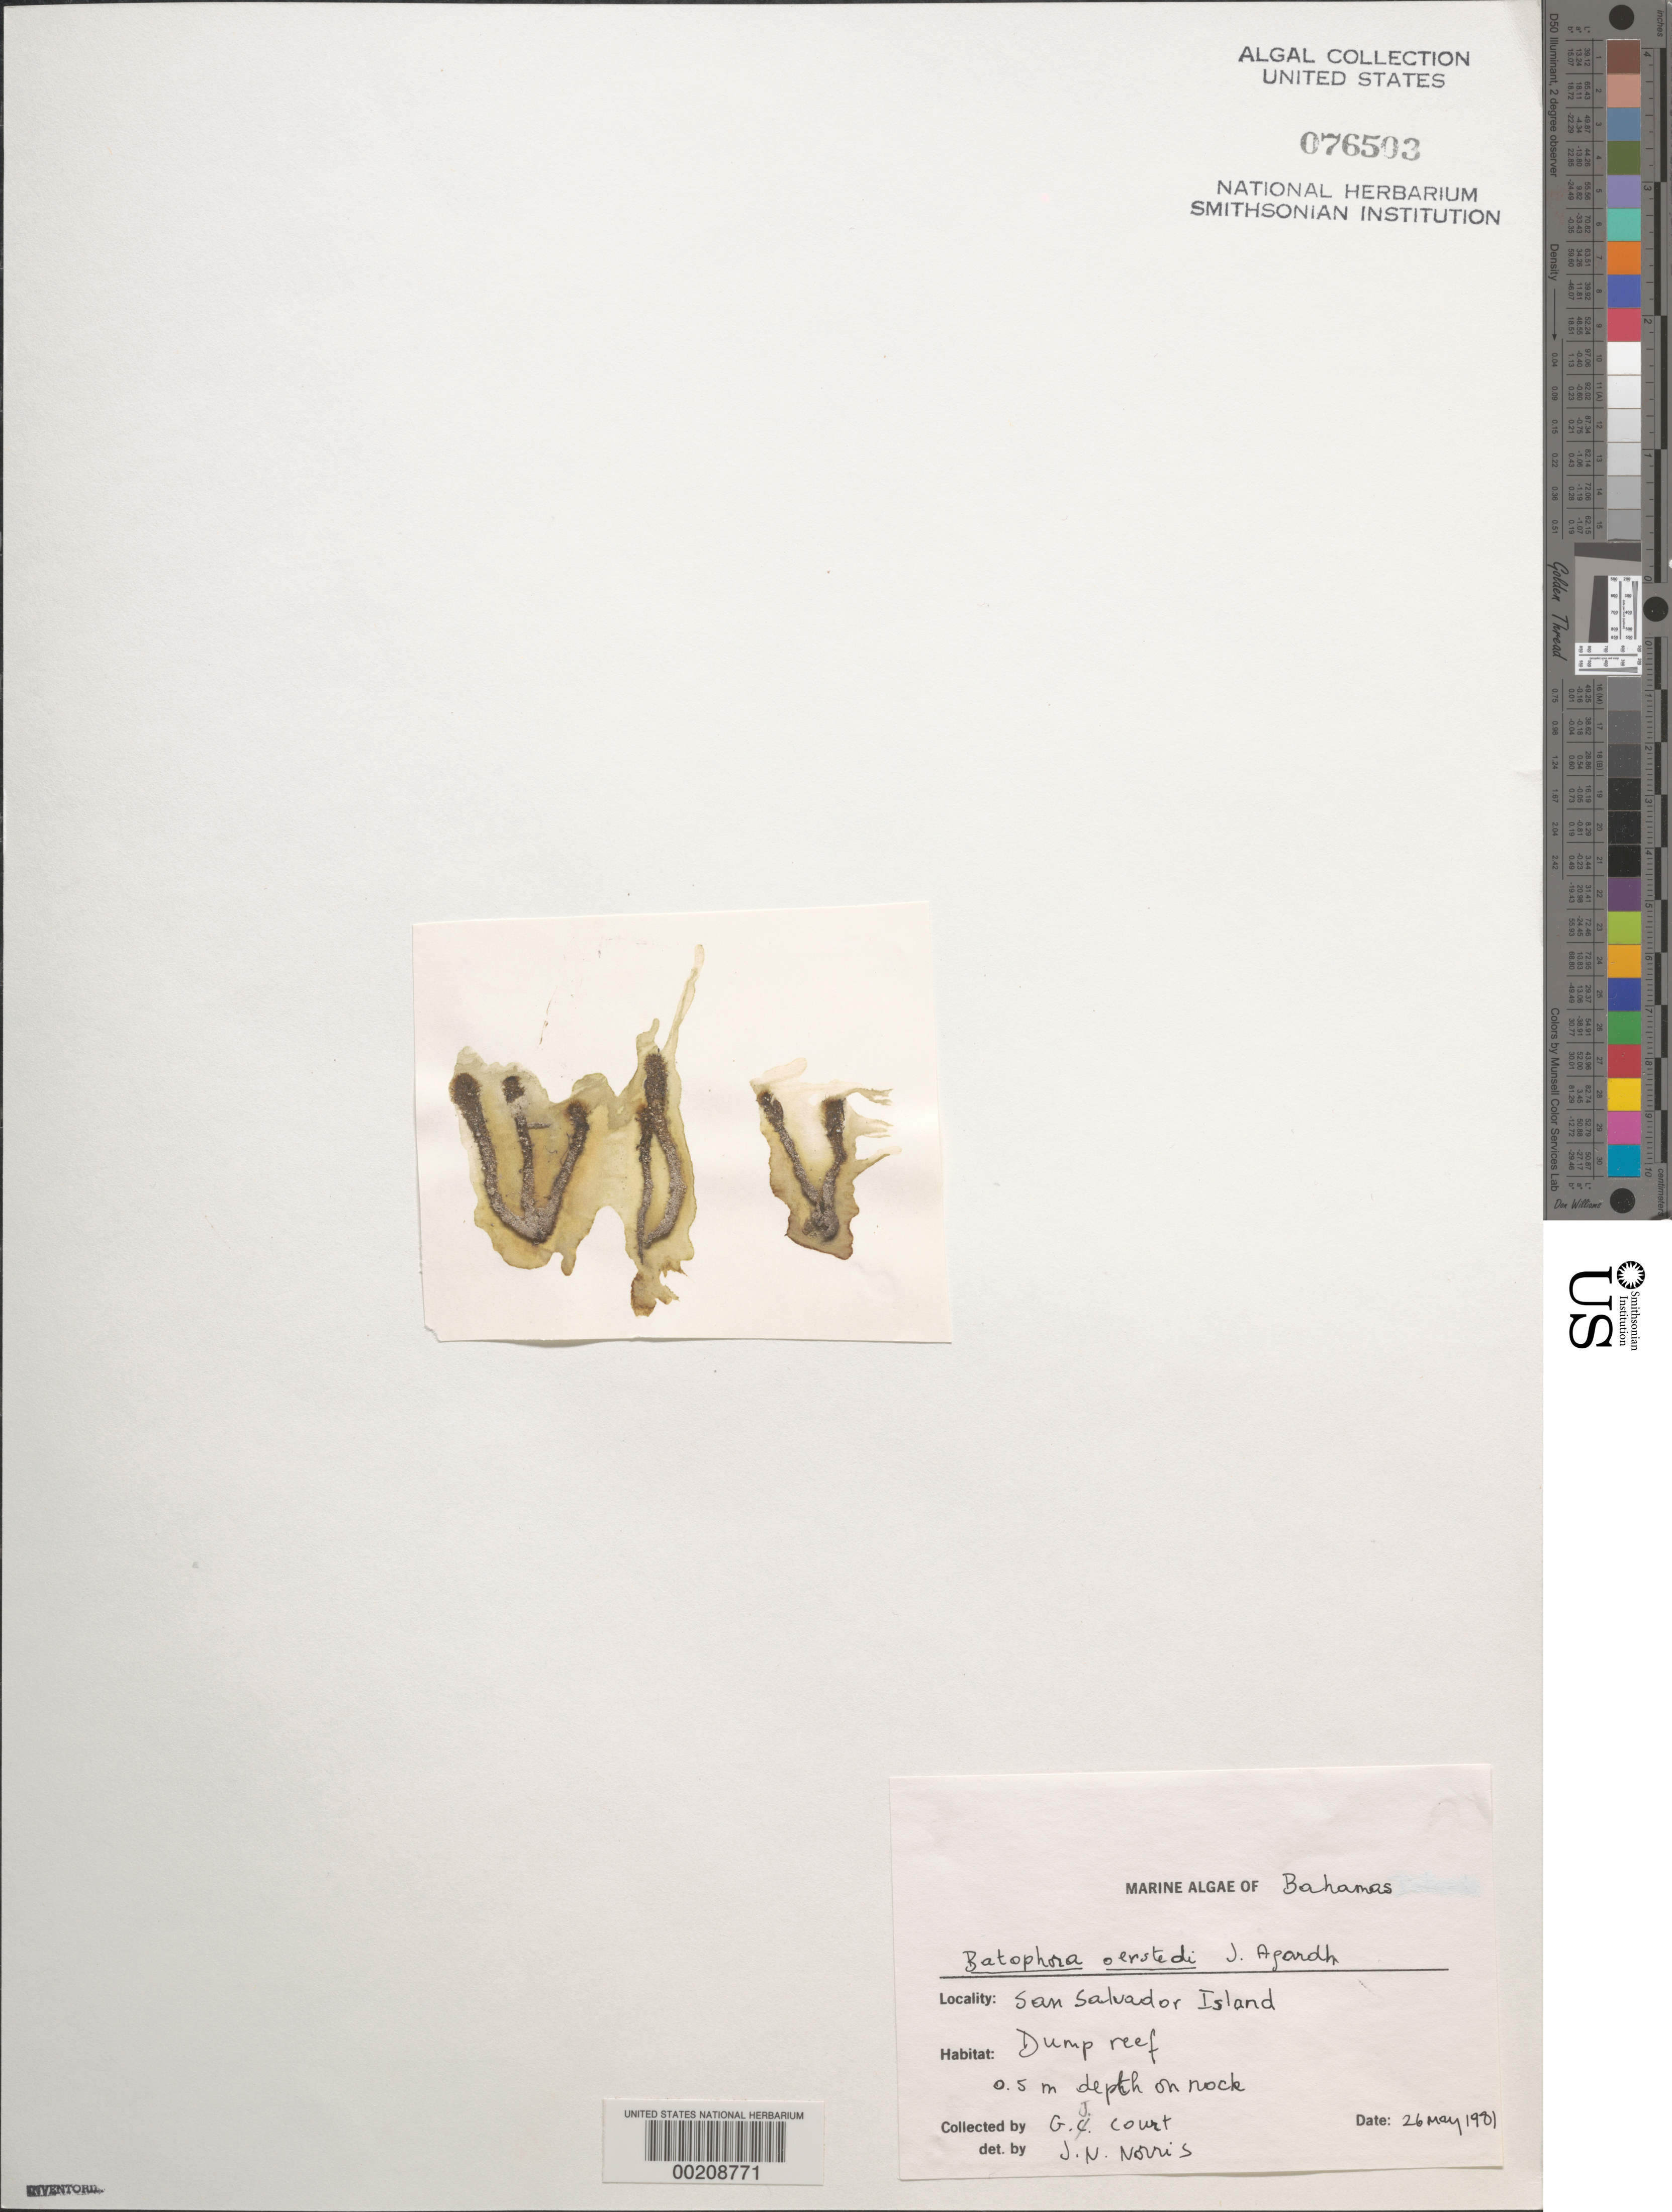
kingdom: Plantae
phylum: Chlorophyta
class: Ulvophyceae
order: Dasycladales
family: Dasycladaceae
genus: Batophora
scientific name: Batophora oerstedii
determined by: Norris, James N.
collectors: G. Court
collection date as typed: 26 May 1981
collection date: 1981-05-26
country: Bahamas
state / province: San Salvador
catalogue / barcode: US 76503